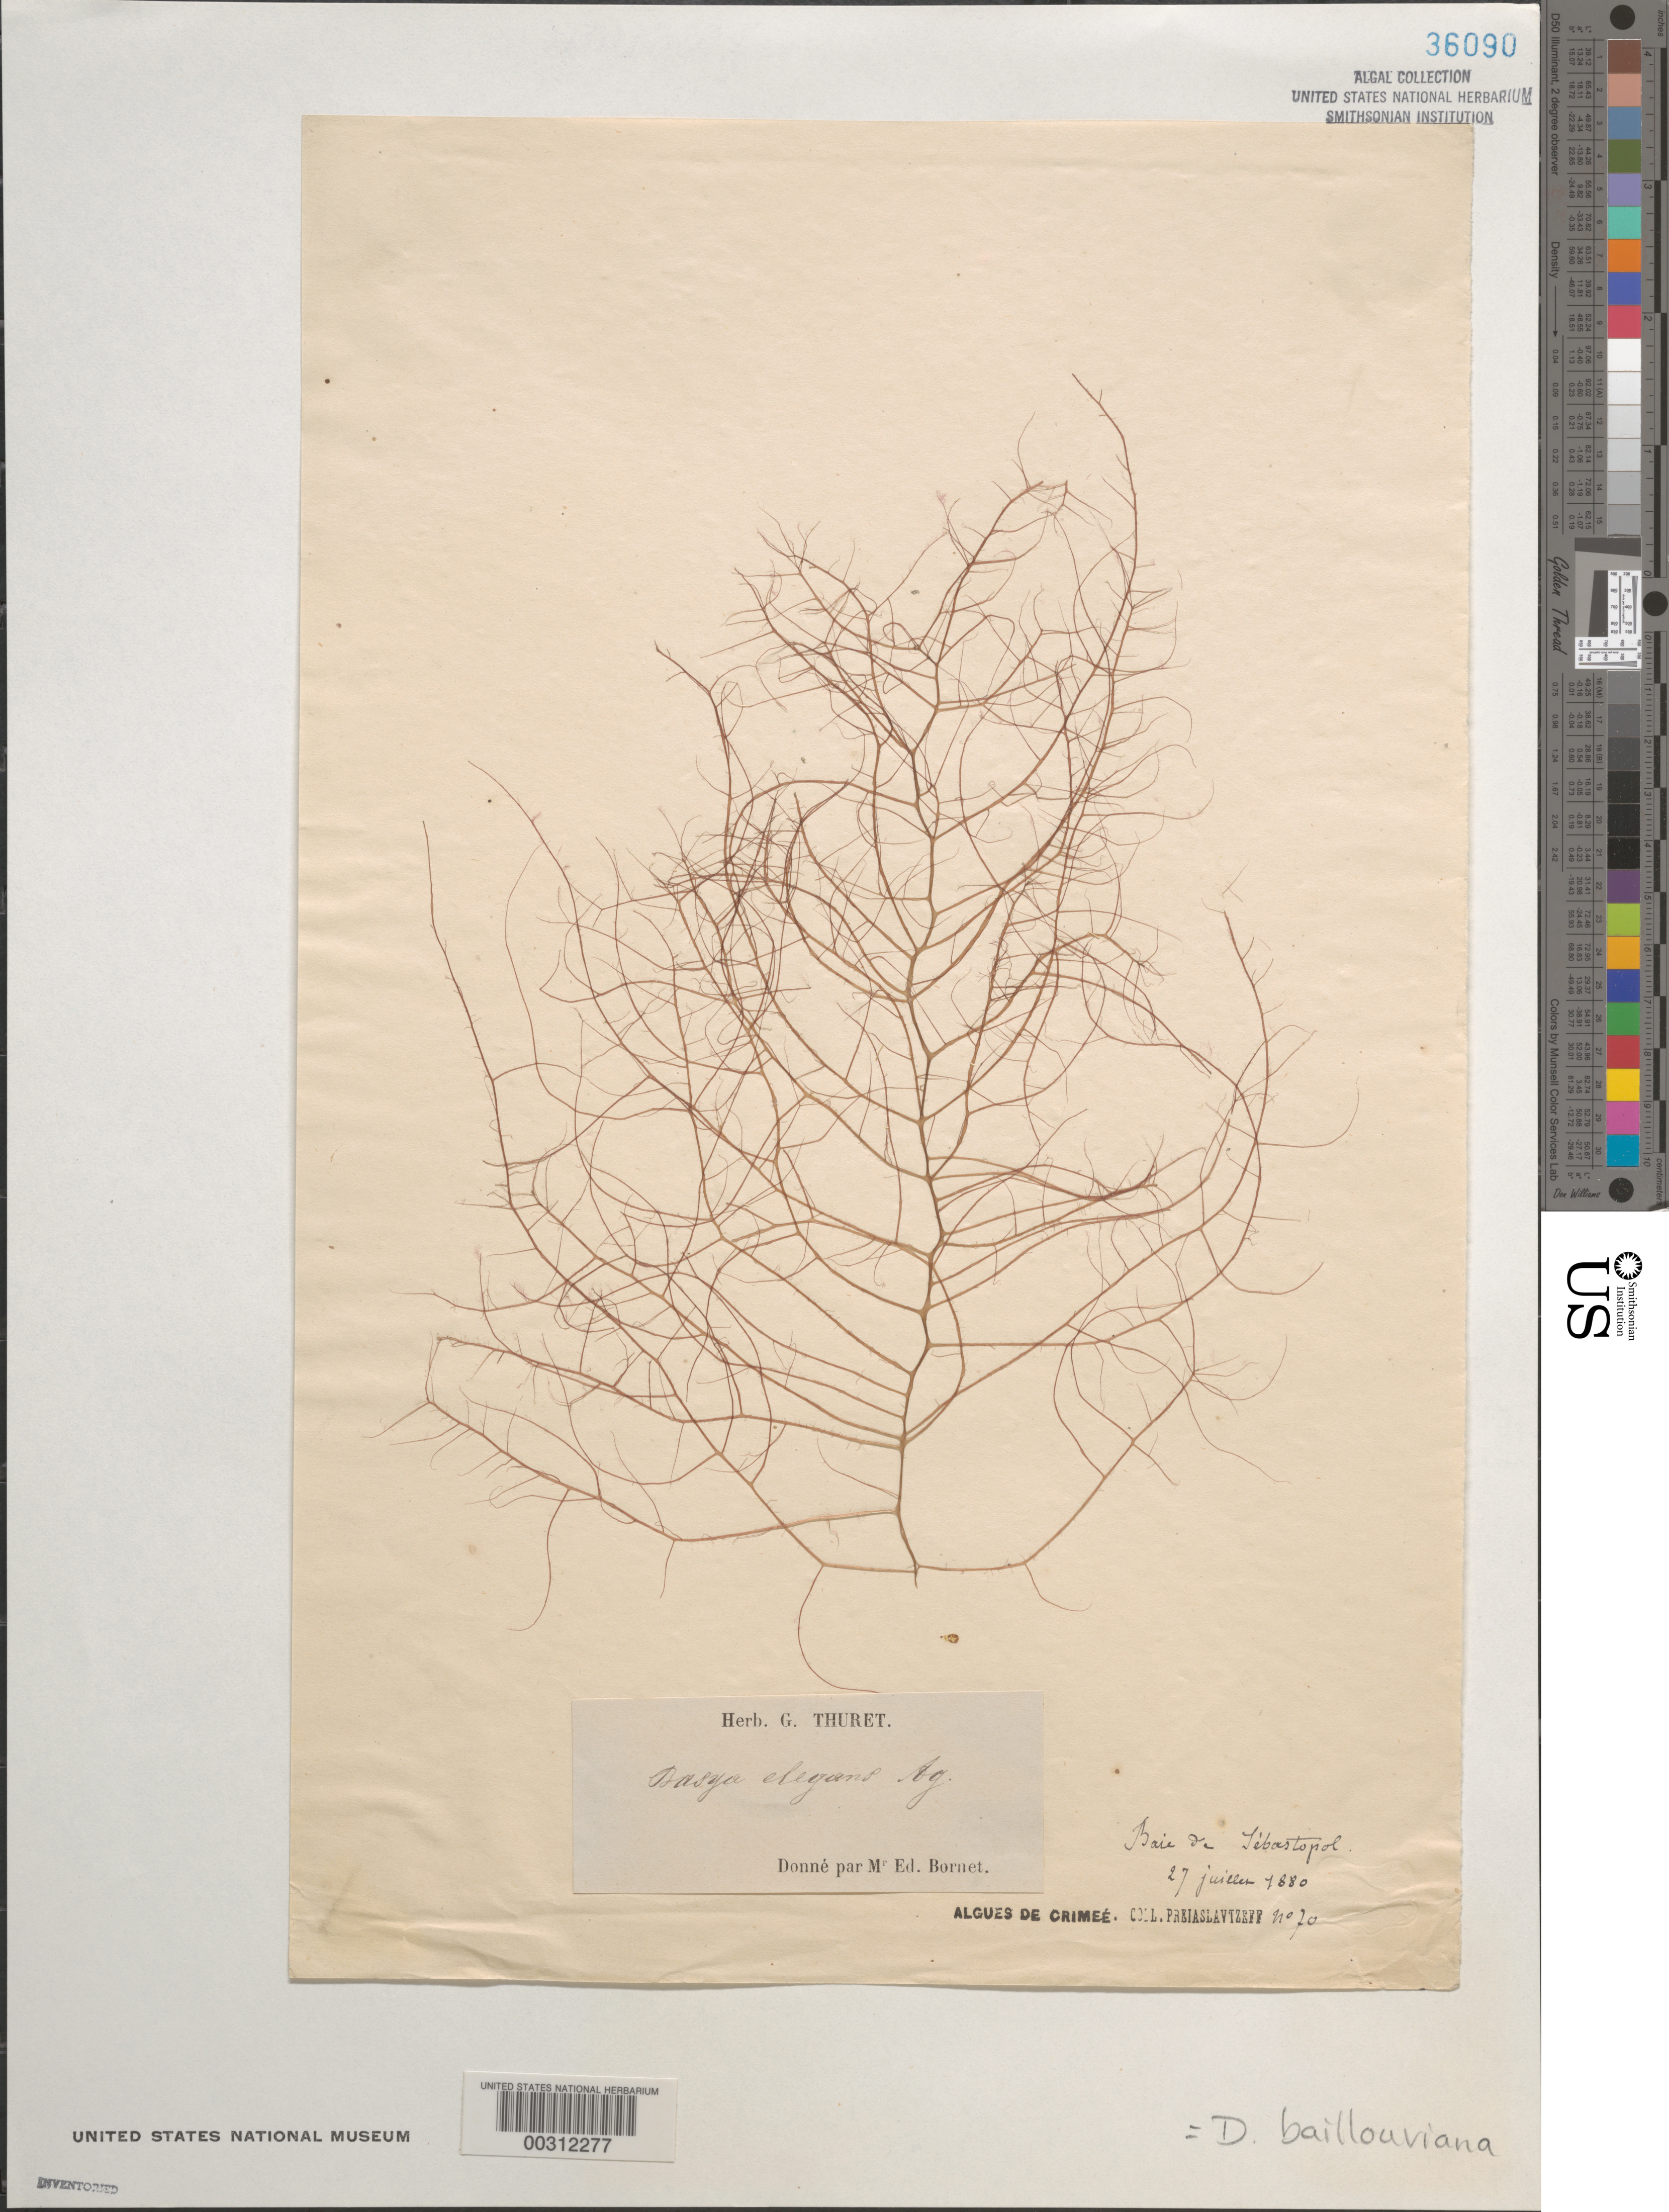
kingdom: Plantae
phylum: Rhodophyta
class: Florideophyceae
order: Ceramiales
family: Dasyaceae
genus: Dasya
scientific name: Dasya pedicellata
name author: (C. Agardh) C. Agardh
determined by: Algae name updating Project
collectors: -. Preiaslavtzeff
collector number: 70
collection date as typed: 27 Jul 1880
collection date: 1880-07-27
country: Ukraine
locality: Baie de Sevastopol, Crimean Oblast', Black Sea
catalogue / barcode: US 36090